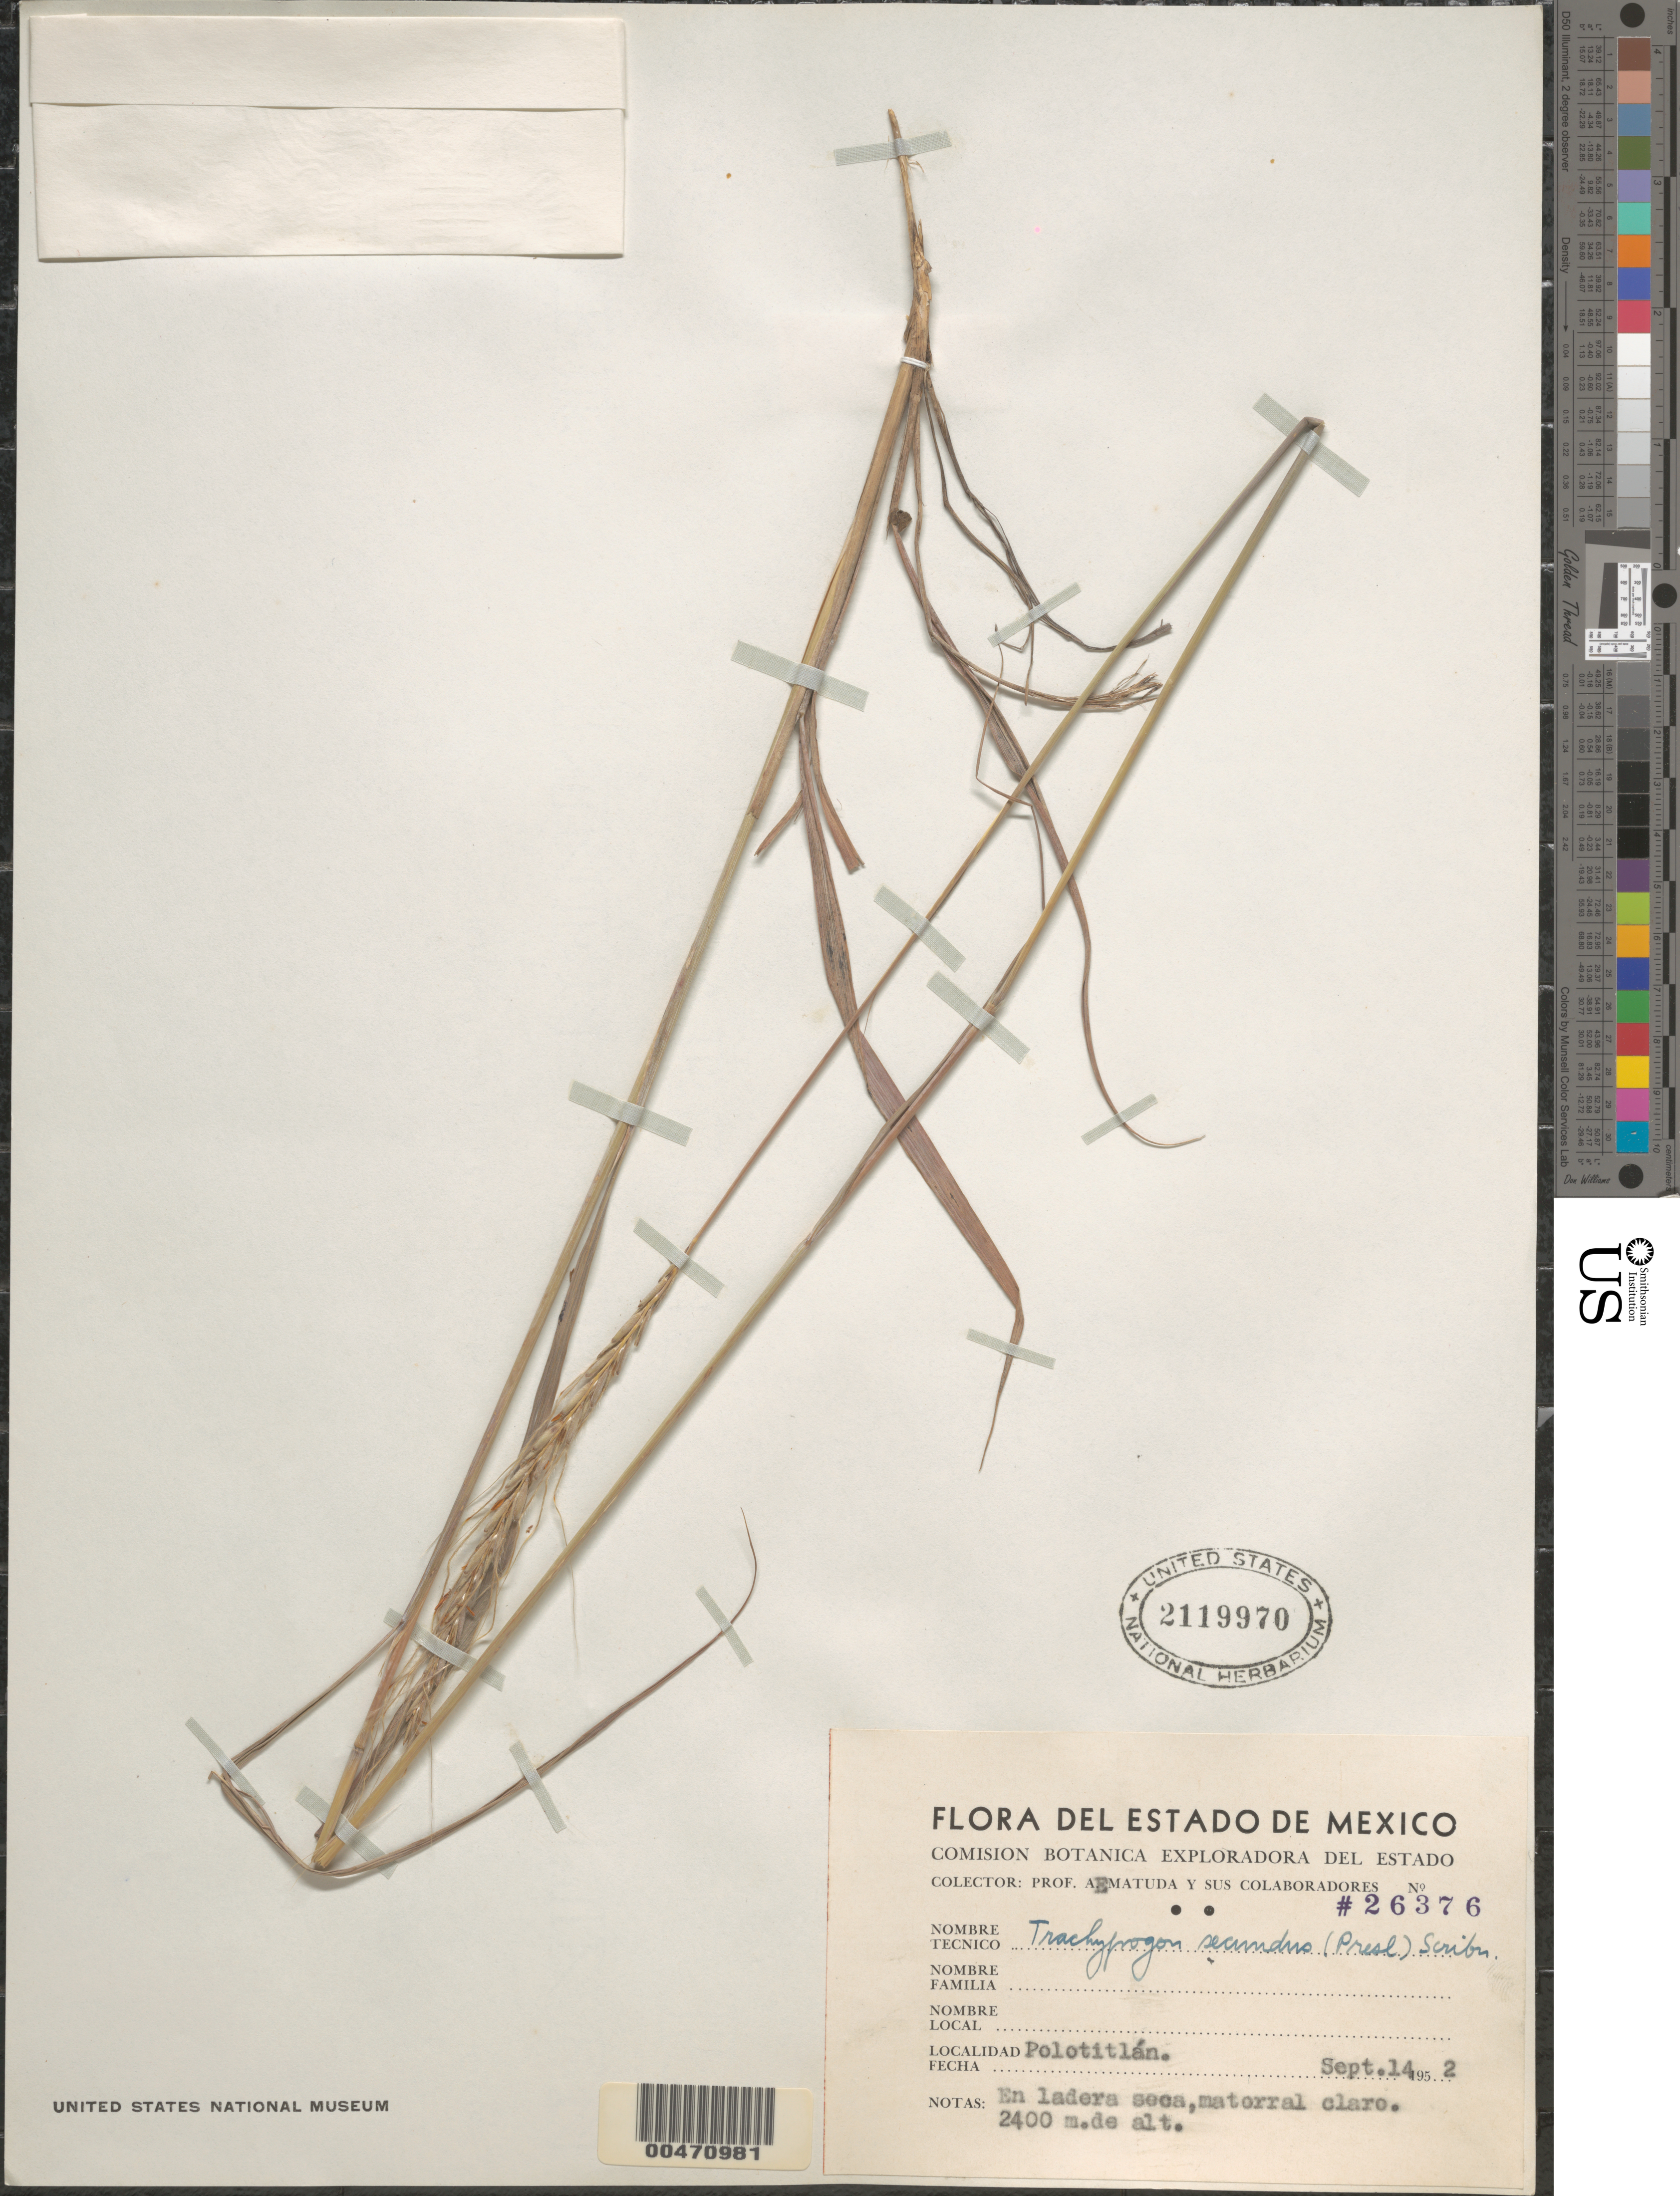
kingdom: Plantae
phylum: Tracheophyta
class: Liliopsida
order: Poales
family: Poaceae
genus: Trachypogon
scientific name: Trachypogon secundus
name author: (J. Presl) Scribn.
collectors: E. Matuda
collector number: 26376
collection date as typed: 14 Sep 1952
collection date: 1952-09-14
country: Mexico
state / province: México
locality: Polotitlán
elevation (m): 2400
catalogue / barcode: US 2119970